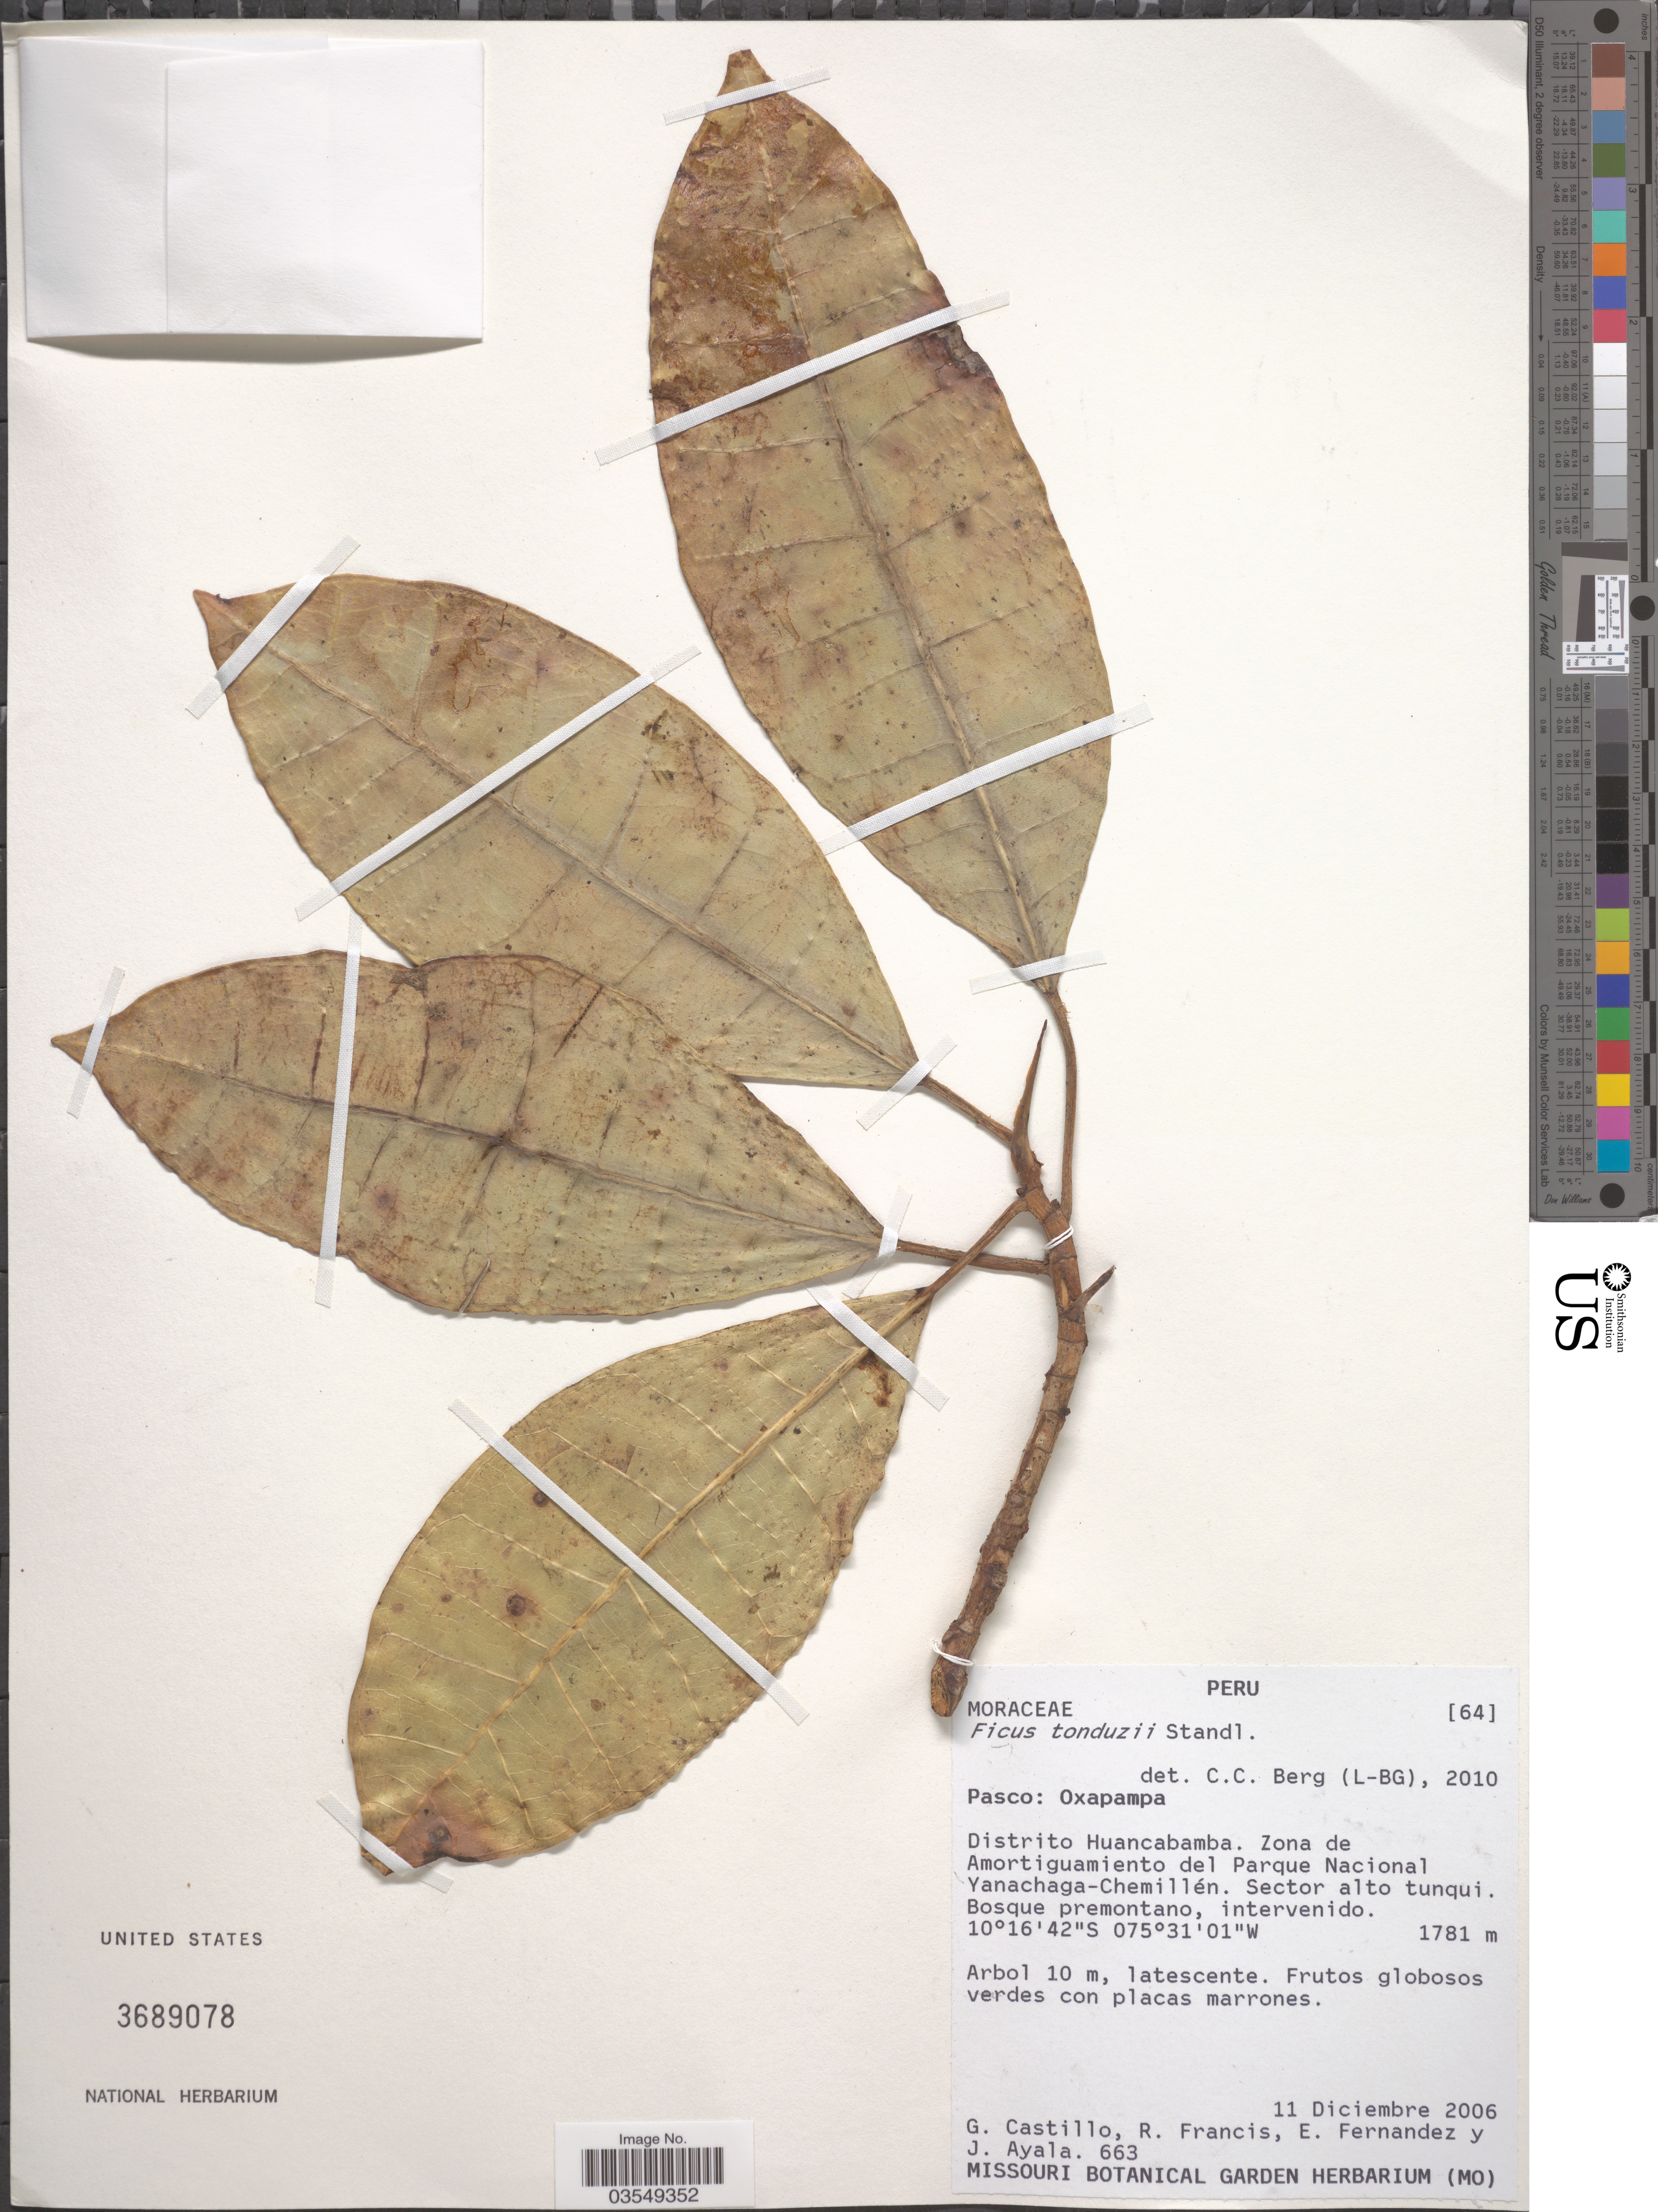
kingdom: Plantae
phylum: Tracheophyta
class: Magnoliopsida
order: Rosales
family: Moraceae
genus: Ficus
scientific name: Ficus tonduzii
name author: Standl.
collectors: G. Castillo, R. Francis, E. Fernandez & J. Ayala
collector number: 663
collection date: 2006-12-11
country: Peru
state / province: Pasco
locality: Oxapampa. Distrito Huancabamba. Zona de Amortiguamiento del Parque Nacional Yanachaga-Chemillé. Sector alto tunqui.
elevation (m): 1781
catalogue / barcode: US 3689078